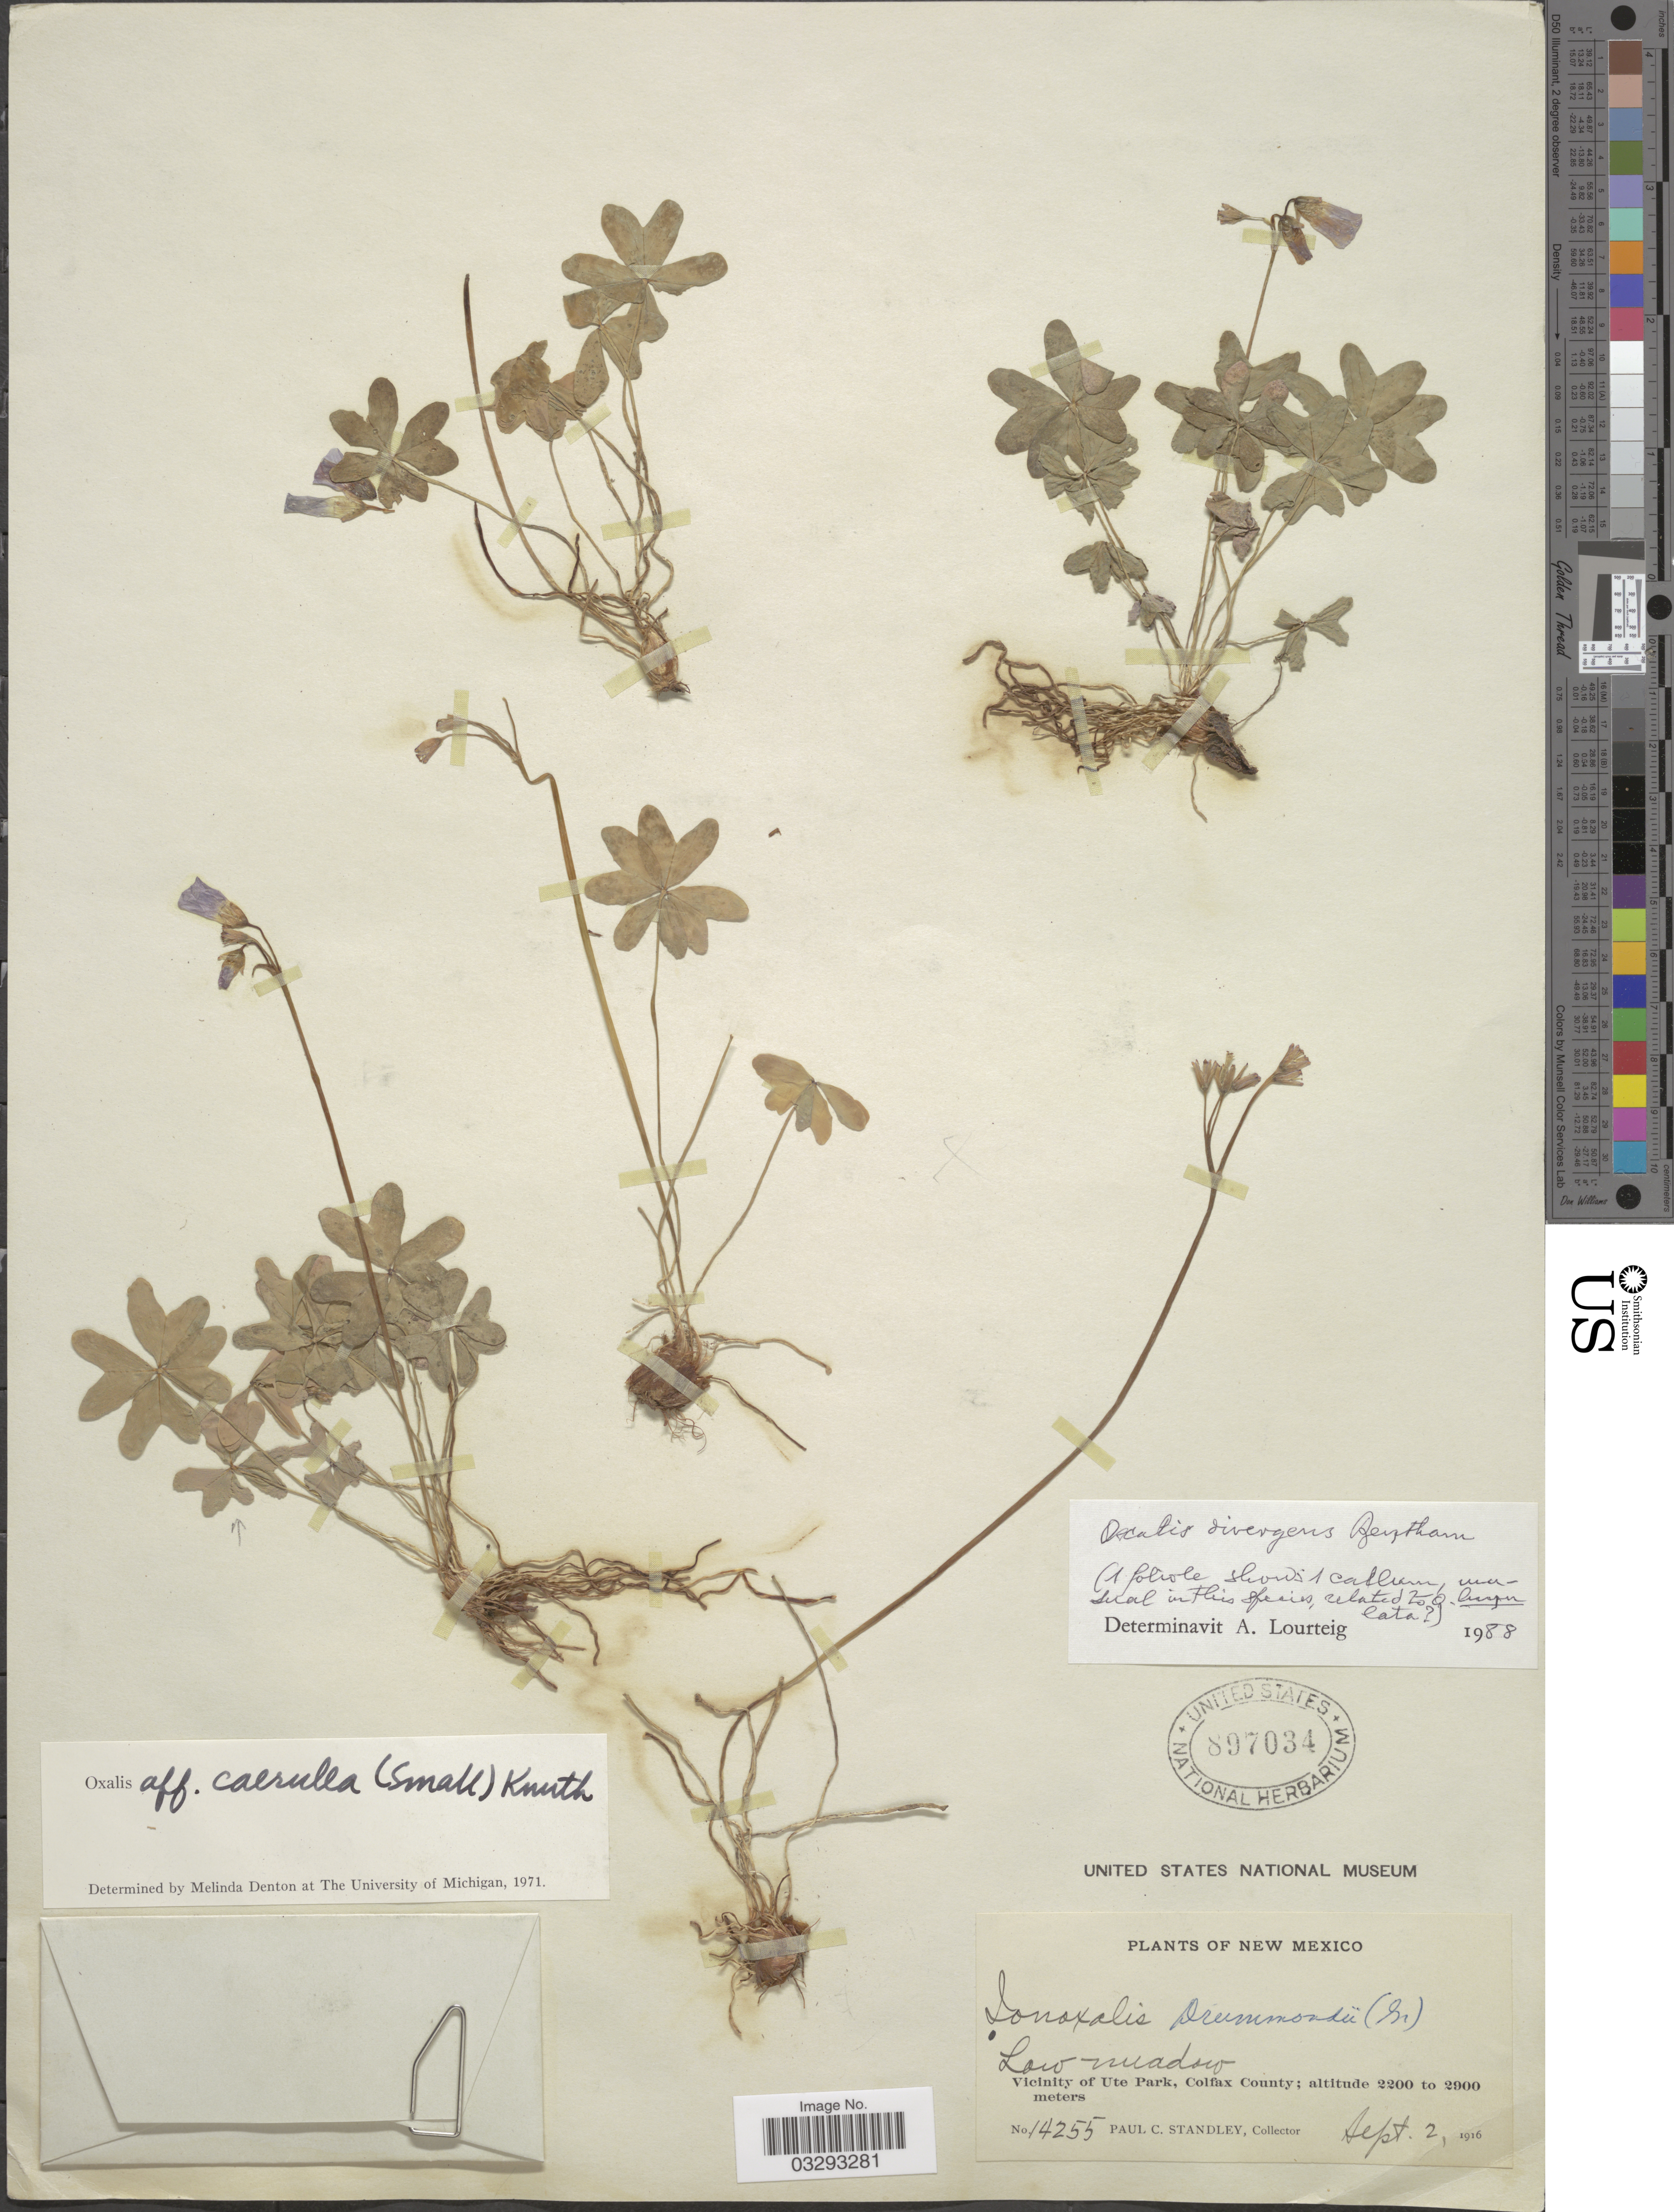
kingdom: Plantae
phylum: Tracheophyta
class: Magnoliopsida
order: Oxalidales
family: Oxalidaceae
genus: Oxalis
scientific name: Oxalis divergens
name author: Benth. ex Lindl.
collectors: P. C. Standley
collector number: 14255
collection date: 1916-09-02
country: United States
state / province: New Mexico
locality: Vicinity of Ute Park, Colfax County.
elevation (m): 2200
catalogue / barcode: US 897034